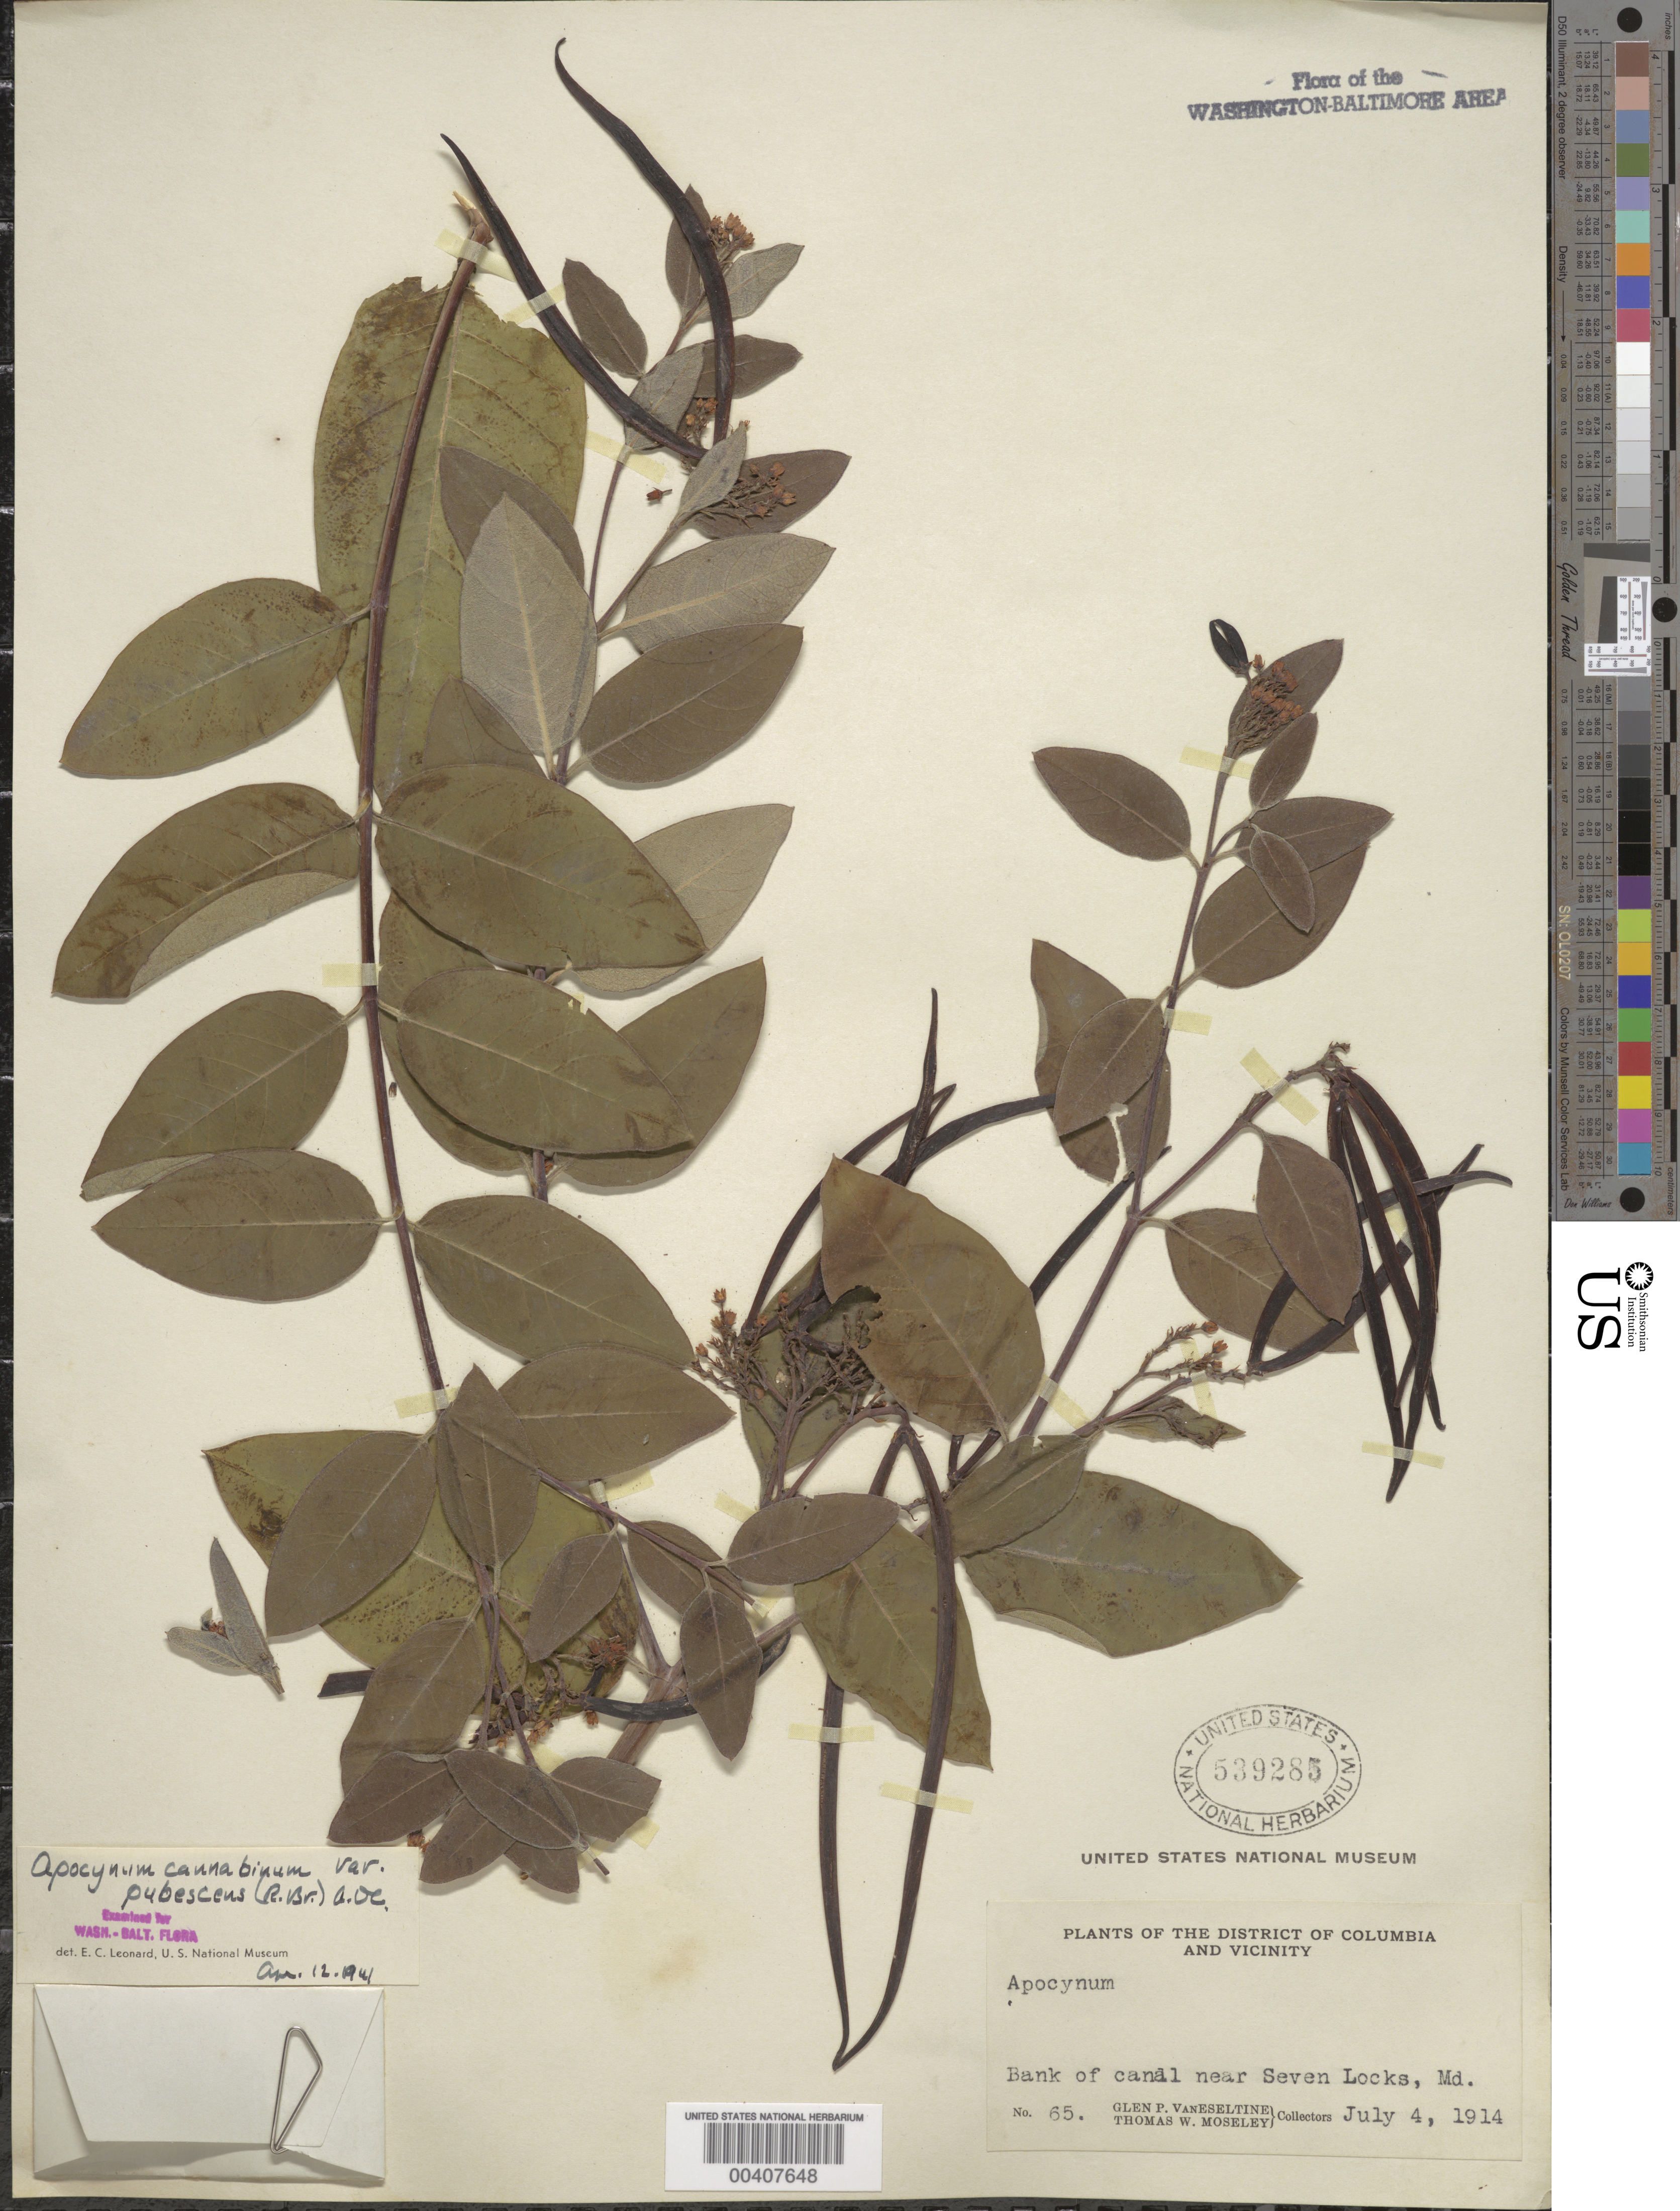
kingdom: Plantae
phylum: Tracheophyta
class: Magnoliopsida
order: Gentianales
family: Apocynaceae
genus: Apocynum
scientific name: Apocynum cannabinum var. pubescens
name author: (Mitch. ex R. Br.) A. DC.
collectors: G. P. Van Eseltine & T. Moseley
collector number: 65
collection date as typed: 04 Jul 1914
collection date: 1914-07-04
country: United States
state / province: Maryland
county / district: Montgomery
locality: C. & O. Canal near Seven Locks C. & O. Canal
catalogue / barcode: US 539285